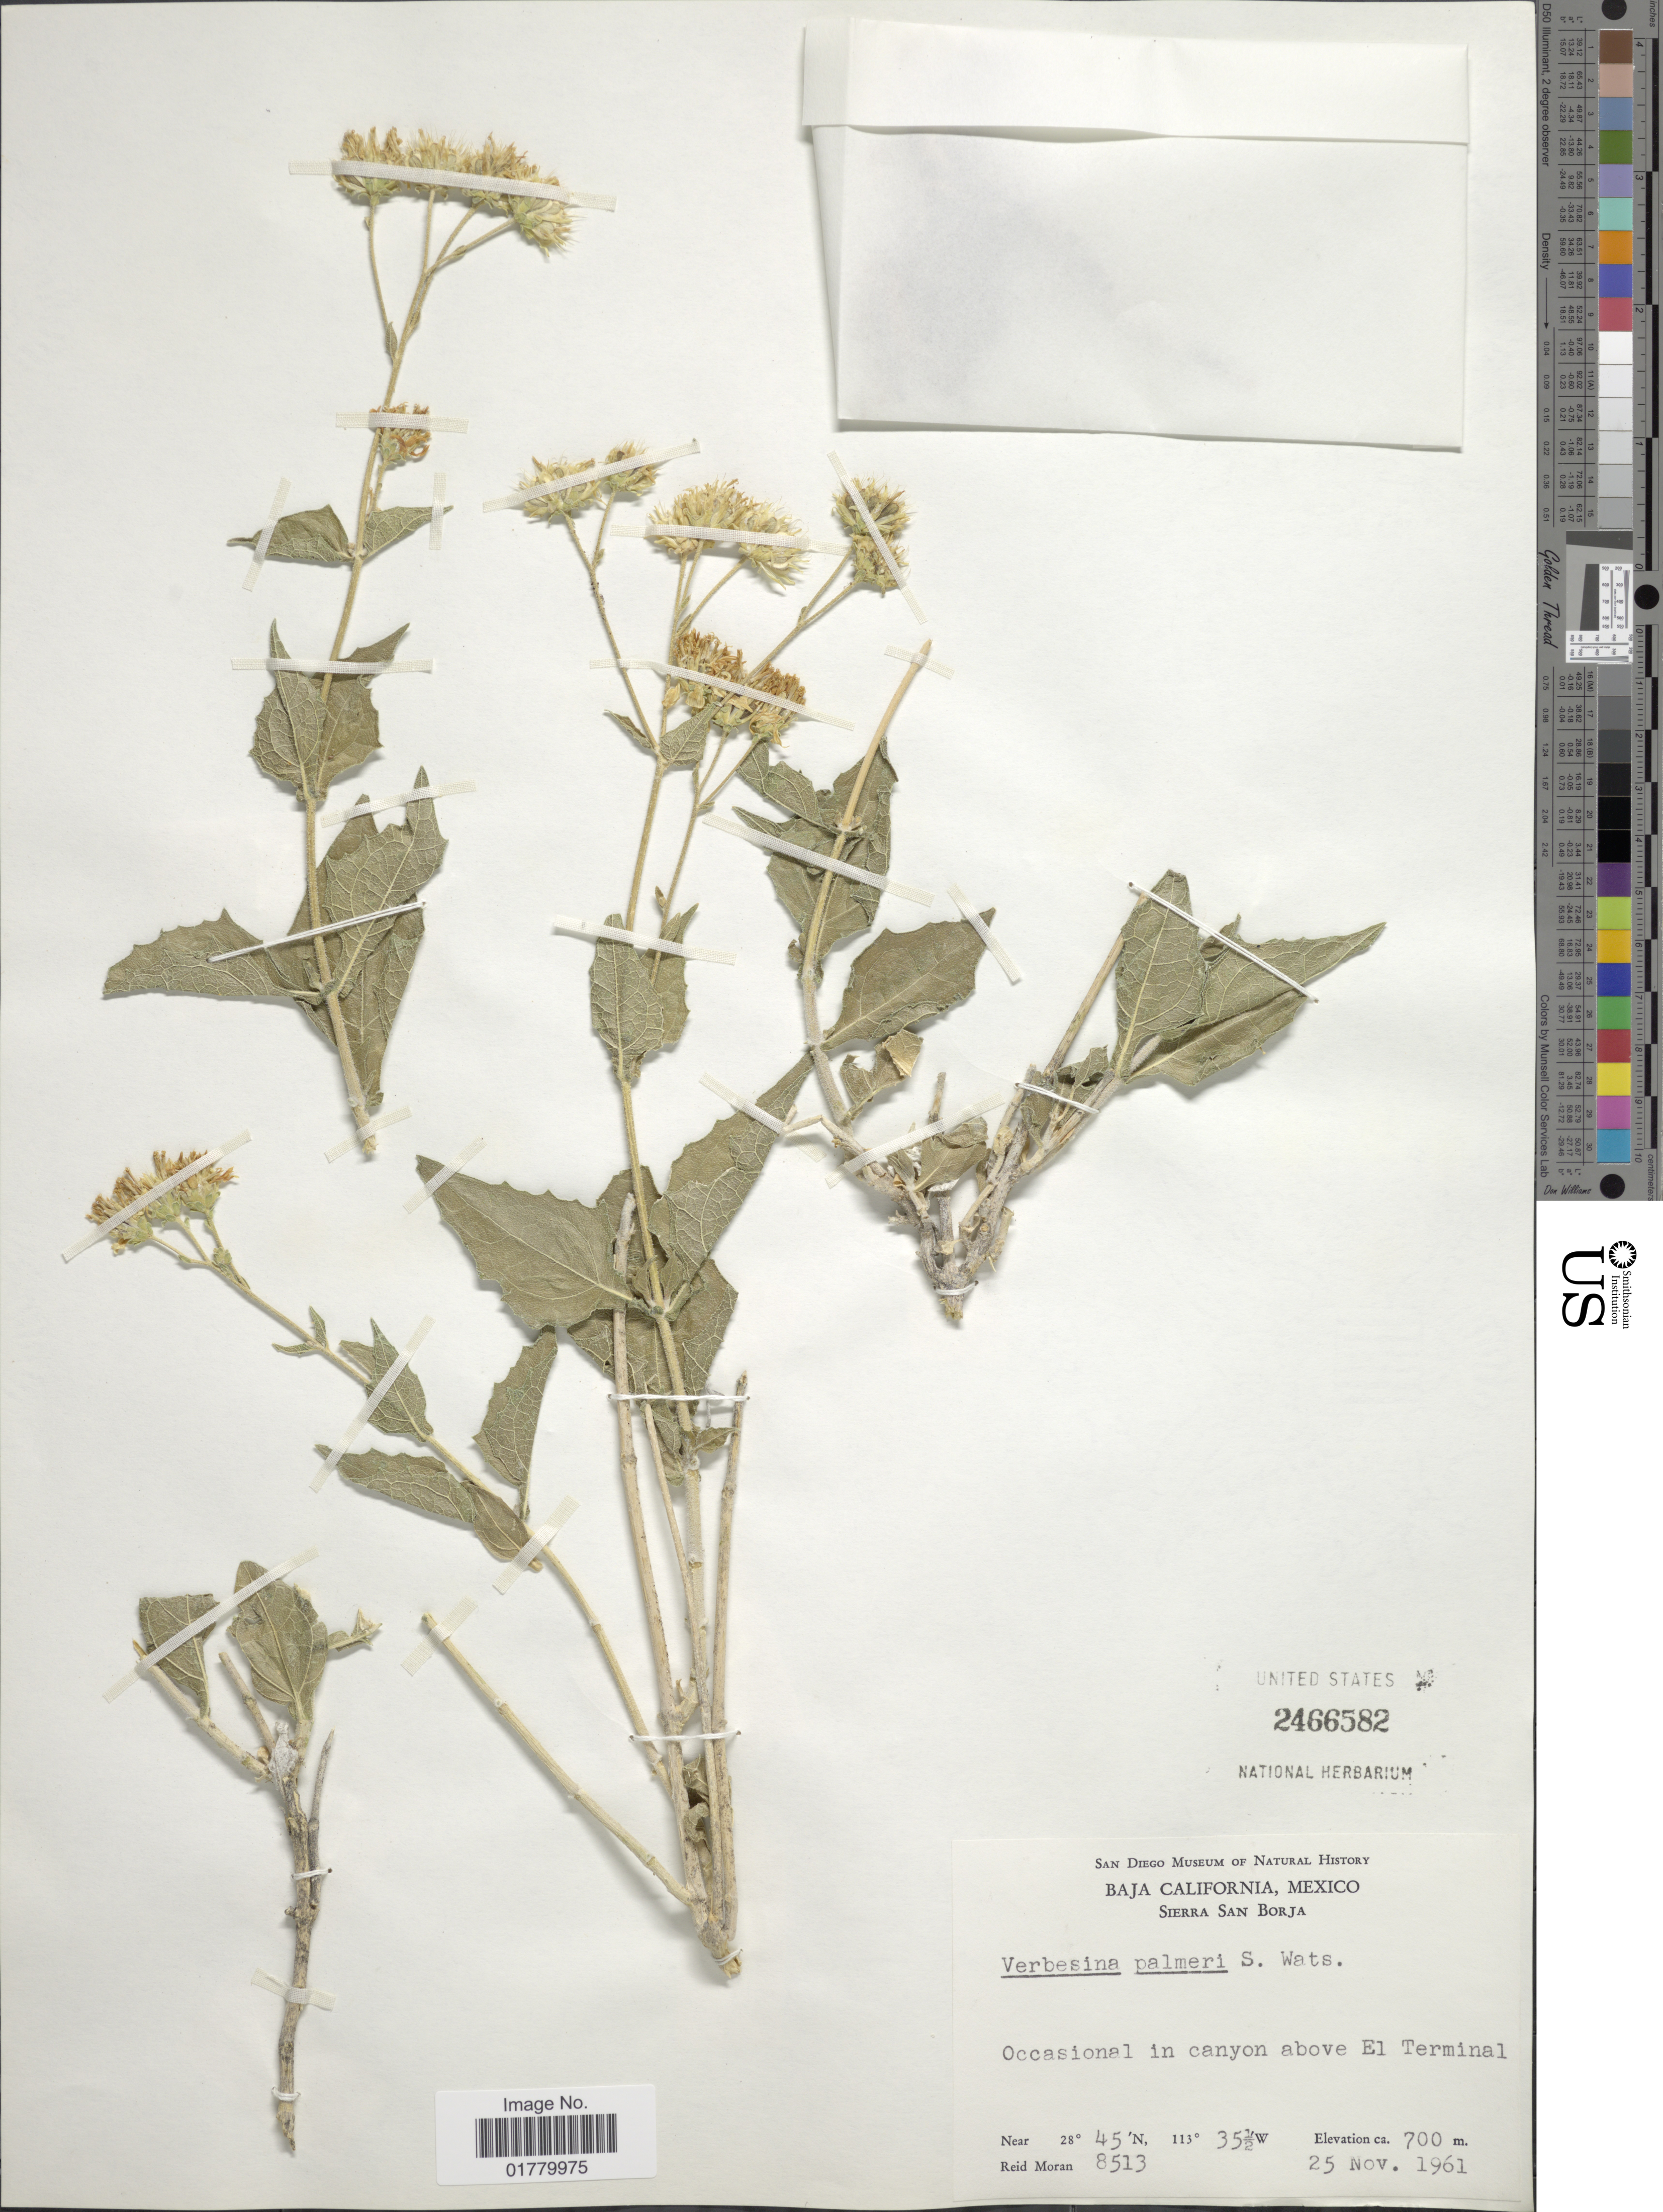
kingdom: Plantae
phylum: Tracheophyta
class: Magnoliopsida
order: Asterales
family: Asteraceae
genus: Verbesina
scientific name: Verbesina palmeri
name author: S. Watson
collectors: R. V. Moran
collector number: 8513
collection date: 1961-11-25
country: Mexico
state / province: Baja California Sur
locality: Sierra San Borja, Occasional in canyon above El Terminal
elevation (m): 700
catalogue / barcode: US 2466582